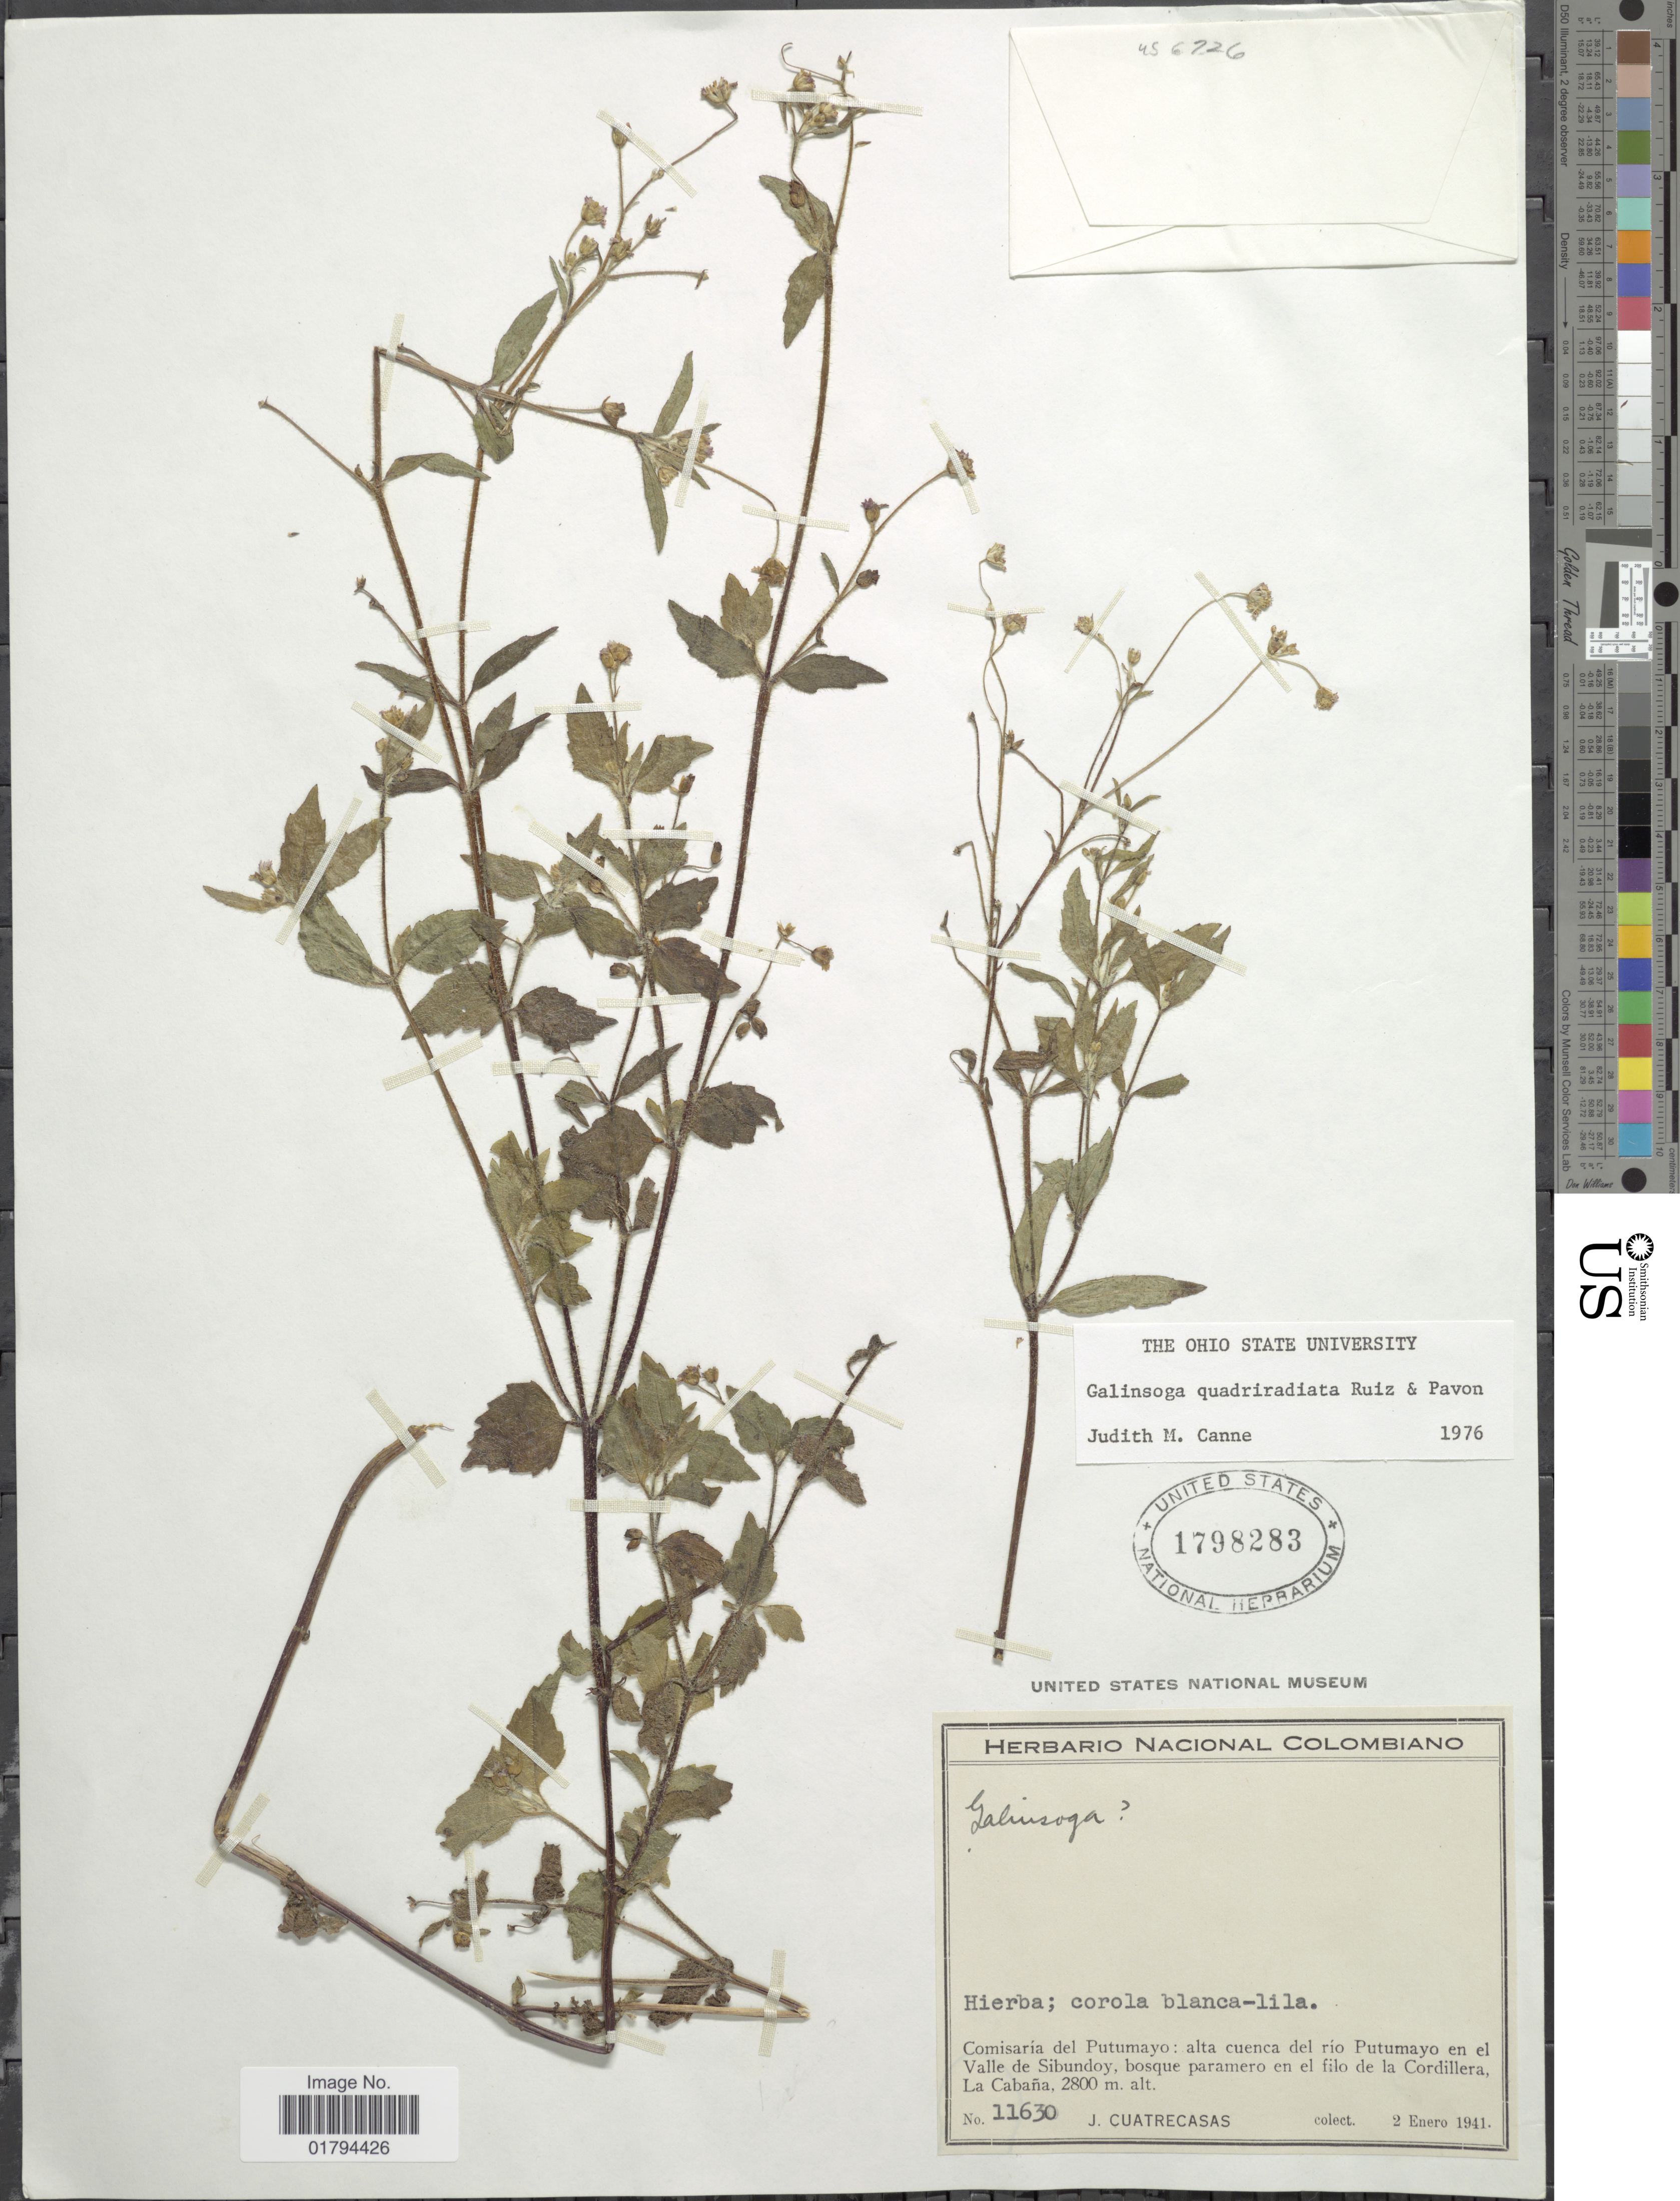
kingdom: Plantae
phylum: Tracheophyta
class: Magnoliopsida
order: Asterales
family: Asteraceae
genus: Galinsoga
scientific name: Galinsoga quadriradiata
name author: Ruiz & Pav.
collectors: J. Cuatrecasas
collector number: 11630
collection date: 1941-01-02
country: Colombia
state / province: Putumayo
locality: Comisaria del Putumayo: alta cuenca del rio Putumayo en el Valle de Sibundoy, bosque paramo en el filo de la Cordillera, La Canaña.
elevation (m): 2800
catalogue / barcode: US 1798283